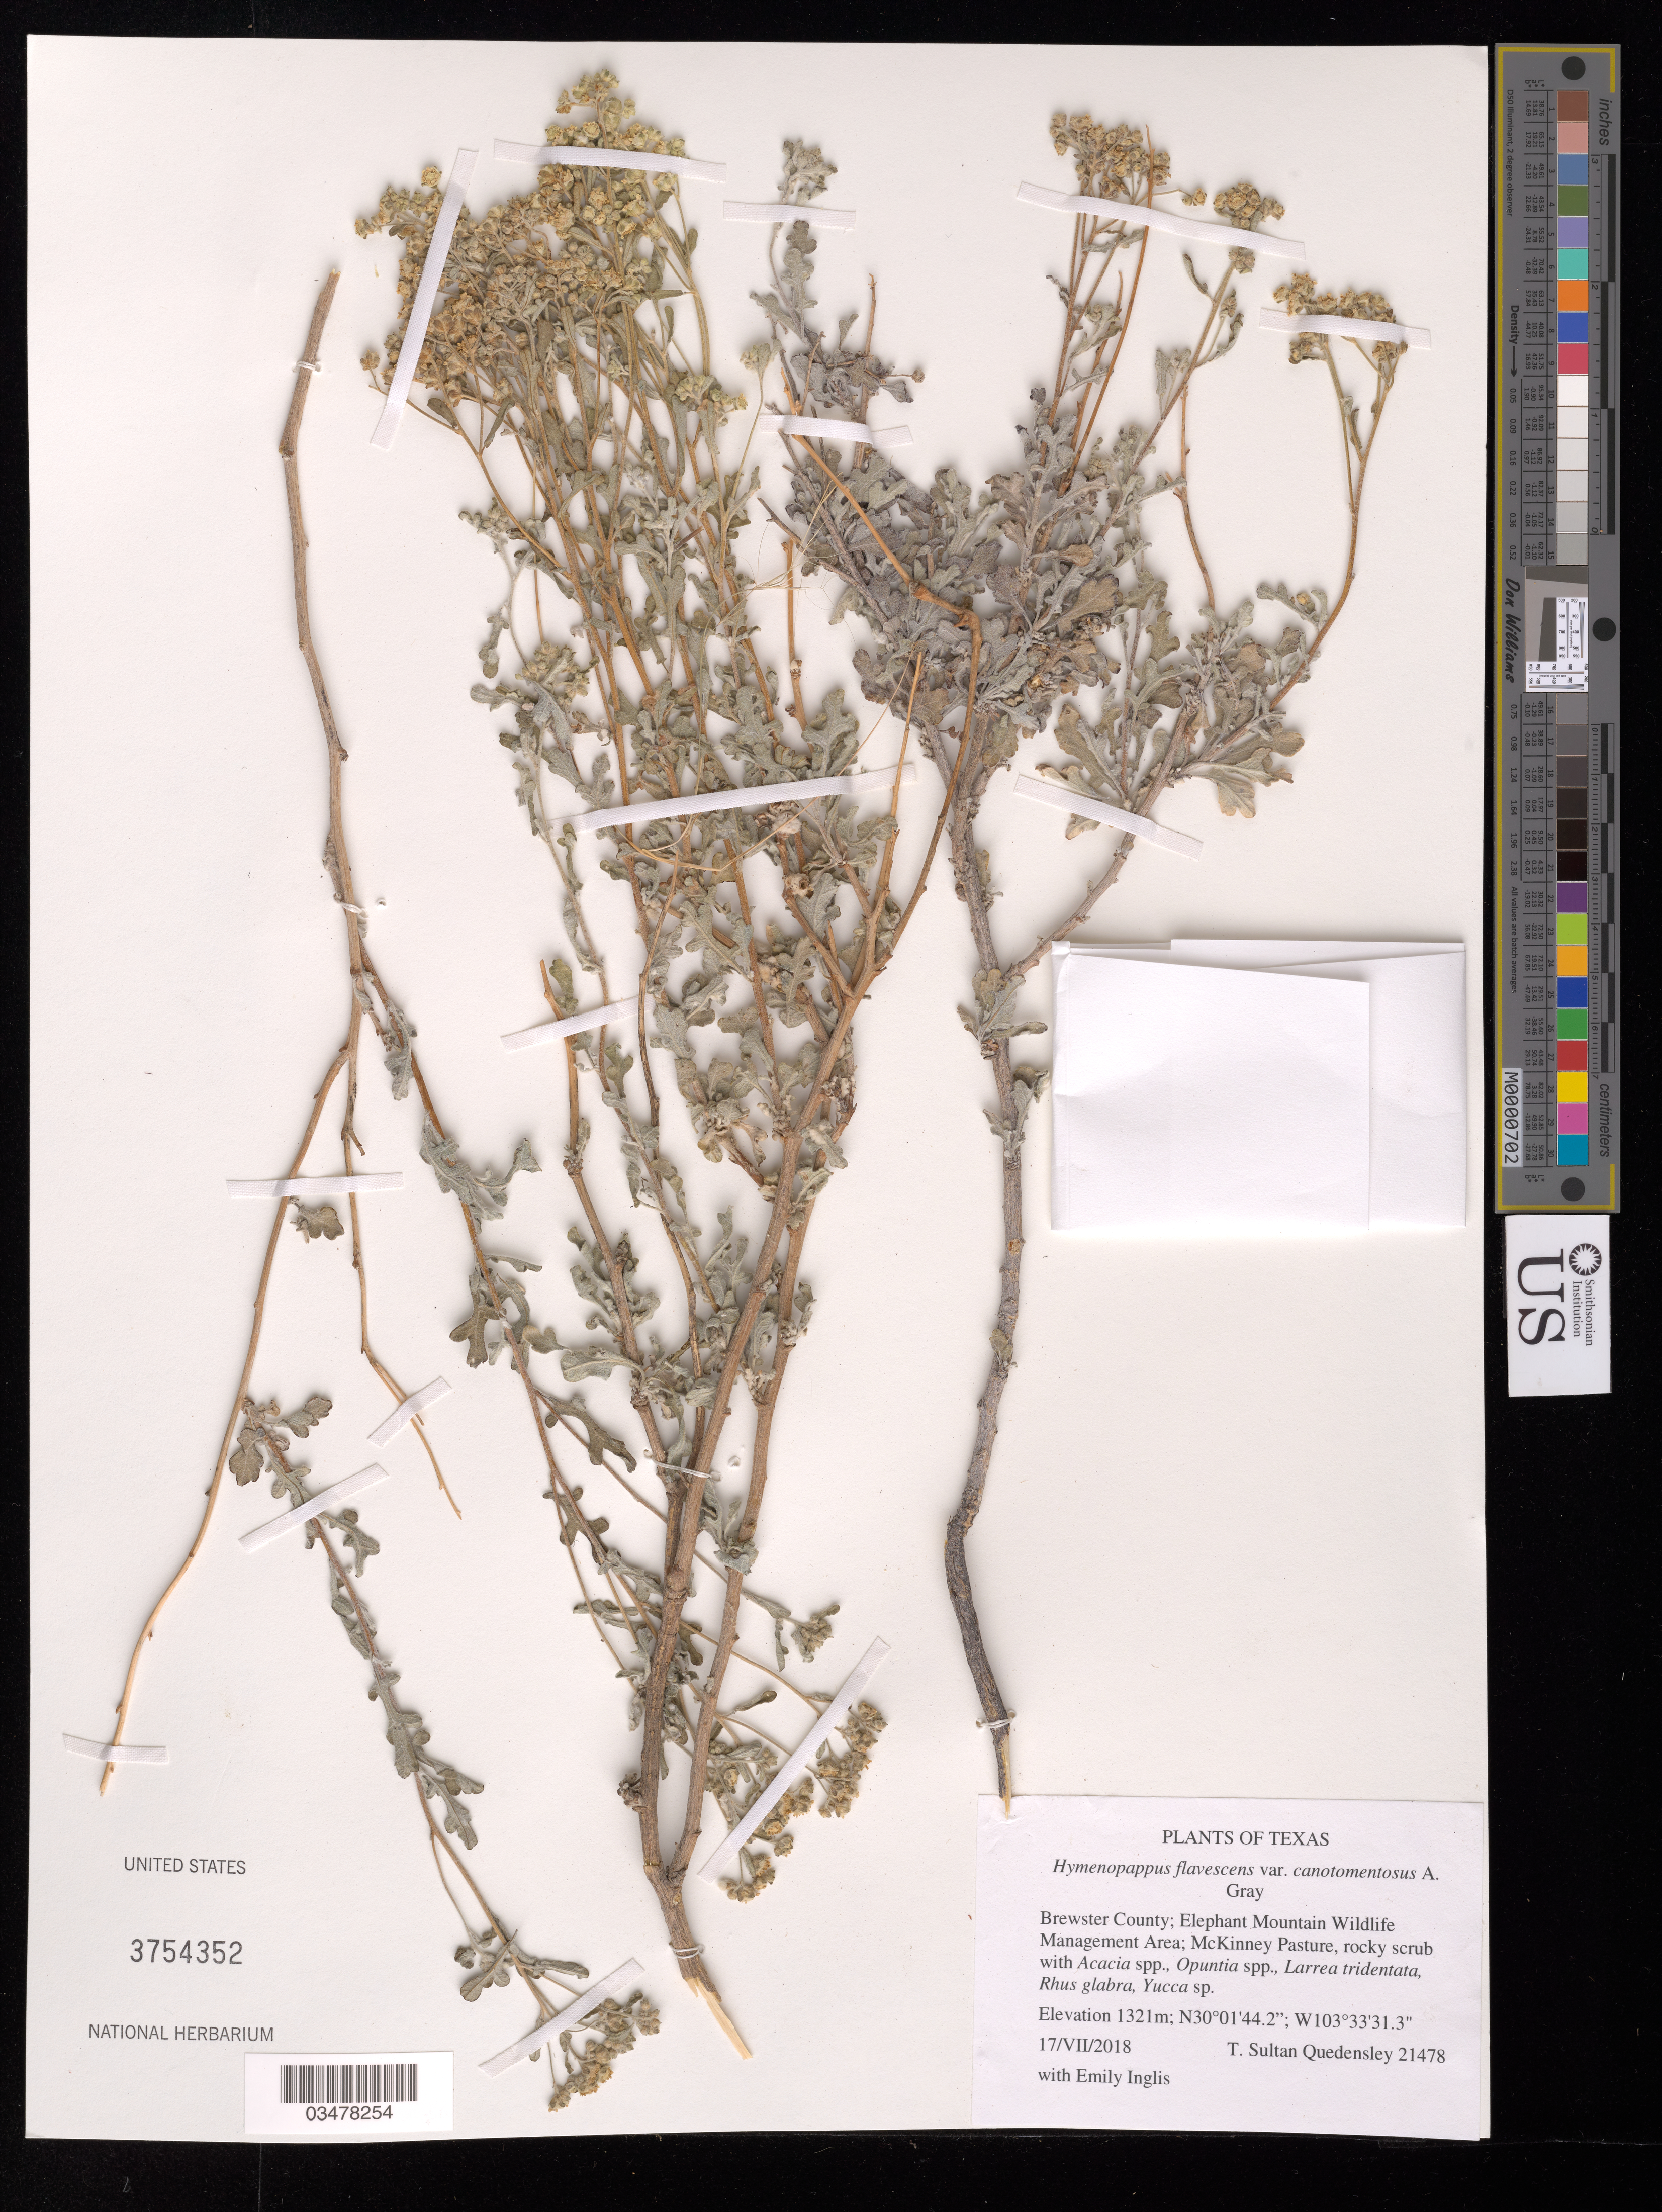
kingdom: Plantae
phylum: Tracheophyta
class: Magnoliopsida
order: Asterales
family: Asteraceae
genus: Hymenopappus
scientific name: Hymenopappus flavescens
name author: A. Gray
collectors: T. S. Quedensley & E. Inglis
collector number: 21478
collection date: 2018-07-17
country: United States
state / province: Texas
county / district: Brewster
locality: Elephant Mountain Wildlife Management Area. McKinney Pasture.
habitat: Rocky shrub. With Acacia sp., Opuntia sp., Larrea tridentata, Rhus glabra, Yucca sp.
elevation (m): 1321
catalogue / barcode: US 3754352